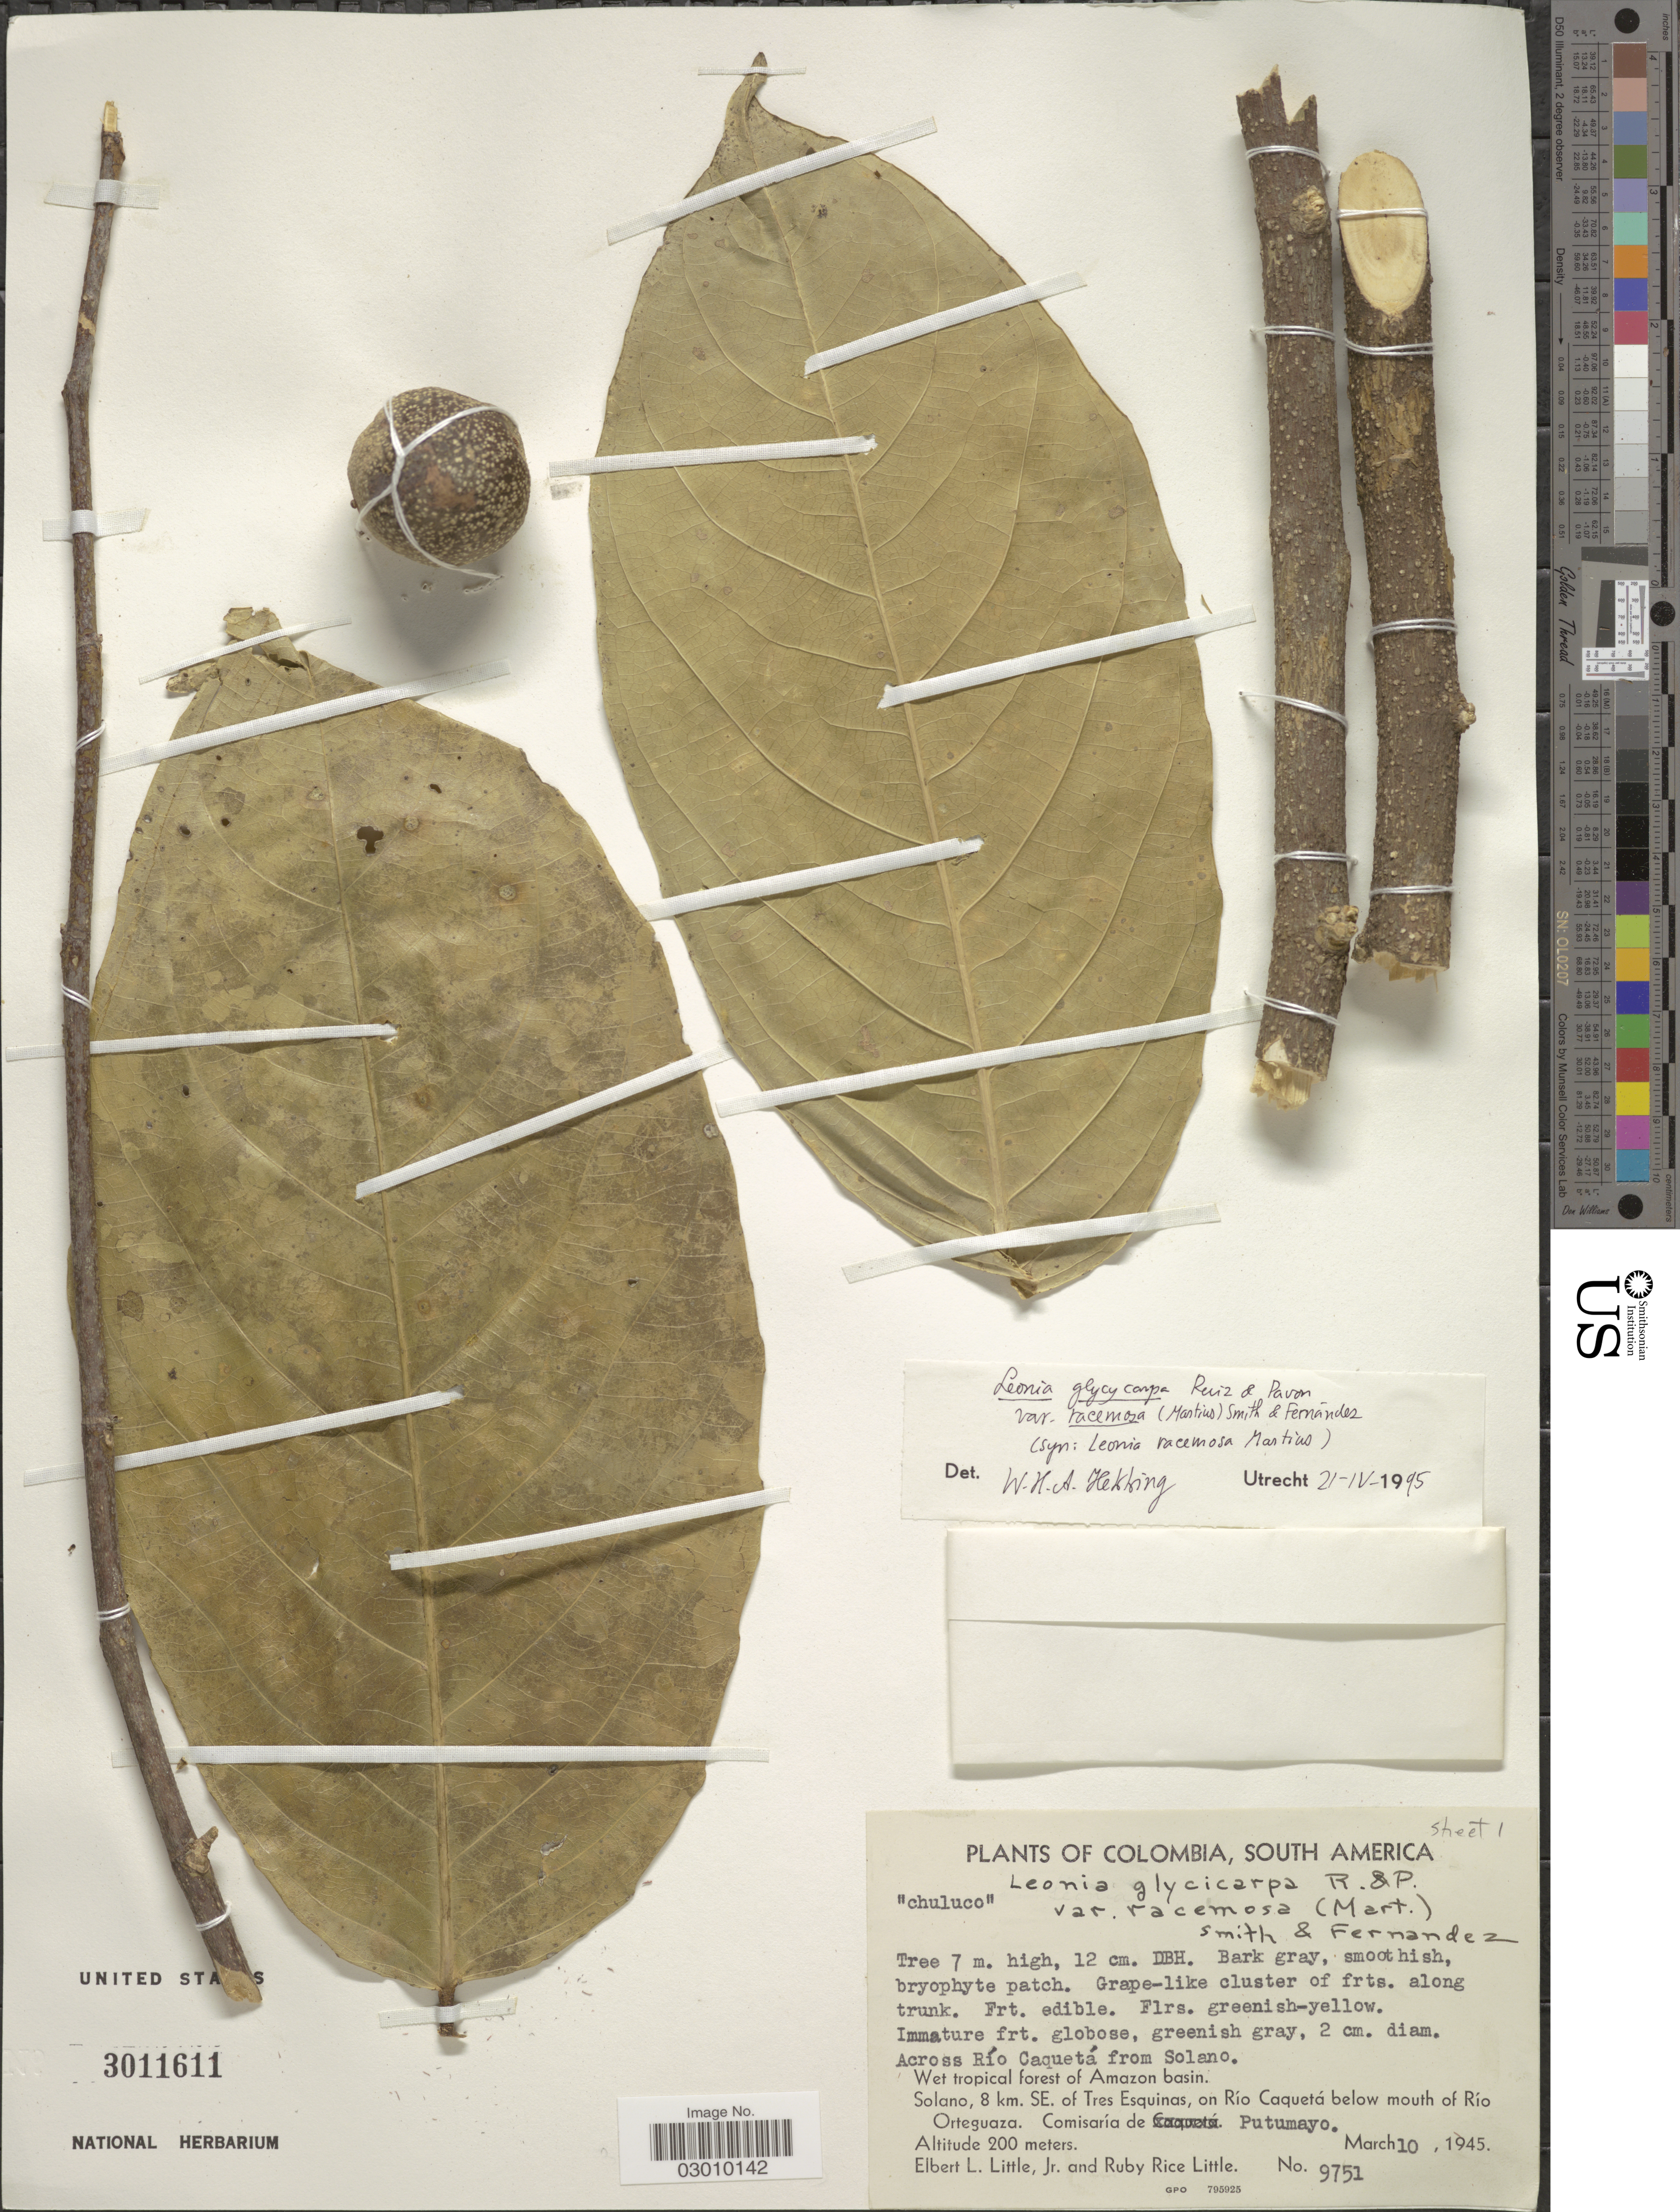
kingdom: Plantae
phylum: Tracheophyta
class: Magnoliopsida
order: Malpighiales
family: Violaceae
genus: Leonia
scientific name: Leonia glycycarpa var. racemosa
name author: (Mart.) L.B. Sm. & A. Fernández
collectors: E. L. Little & R. R. Little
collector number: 9751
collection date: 1945-03-10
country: Colombia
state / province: Putumayo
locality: Across Río Caquetá from Solano, Solano, 8 km. SE. of Tres Esquinas, on Río Caquetá below mouth of Río Orteguaza, Comisaría de Putumayo.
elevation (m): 200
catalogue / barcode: US 3011611